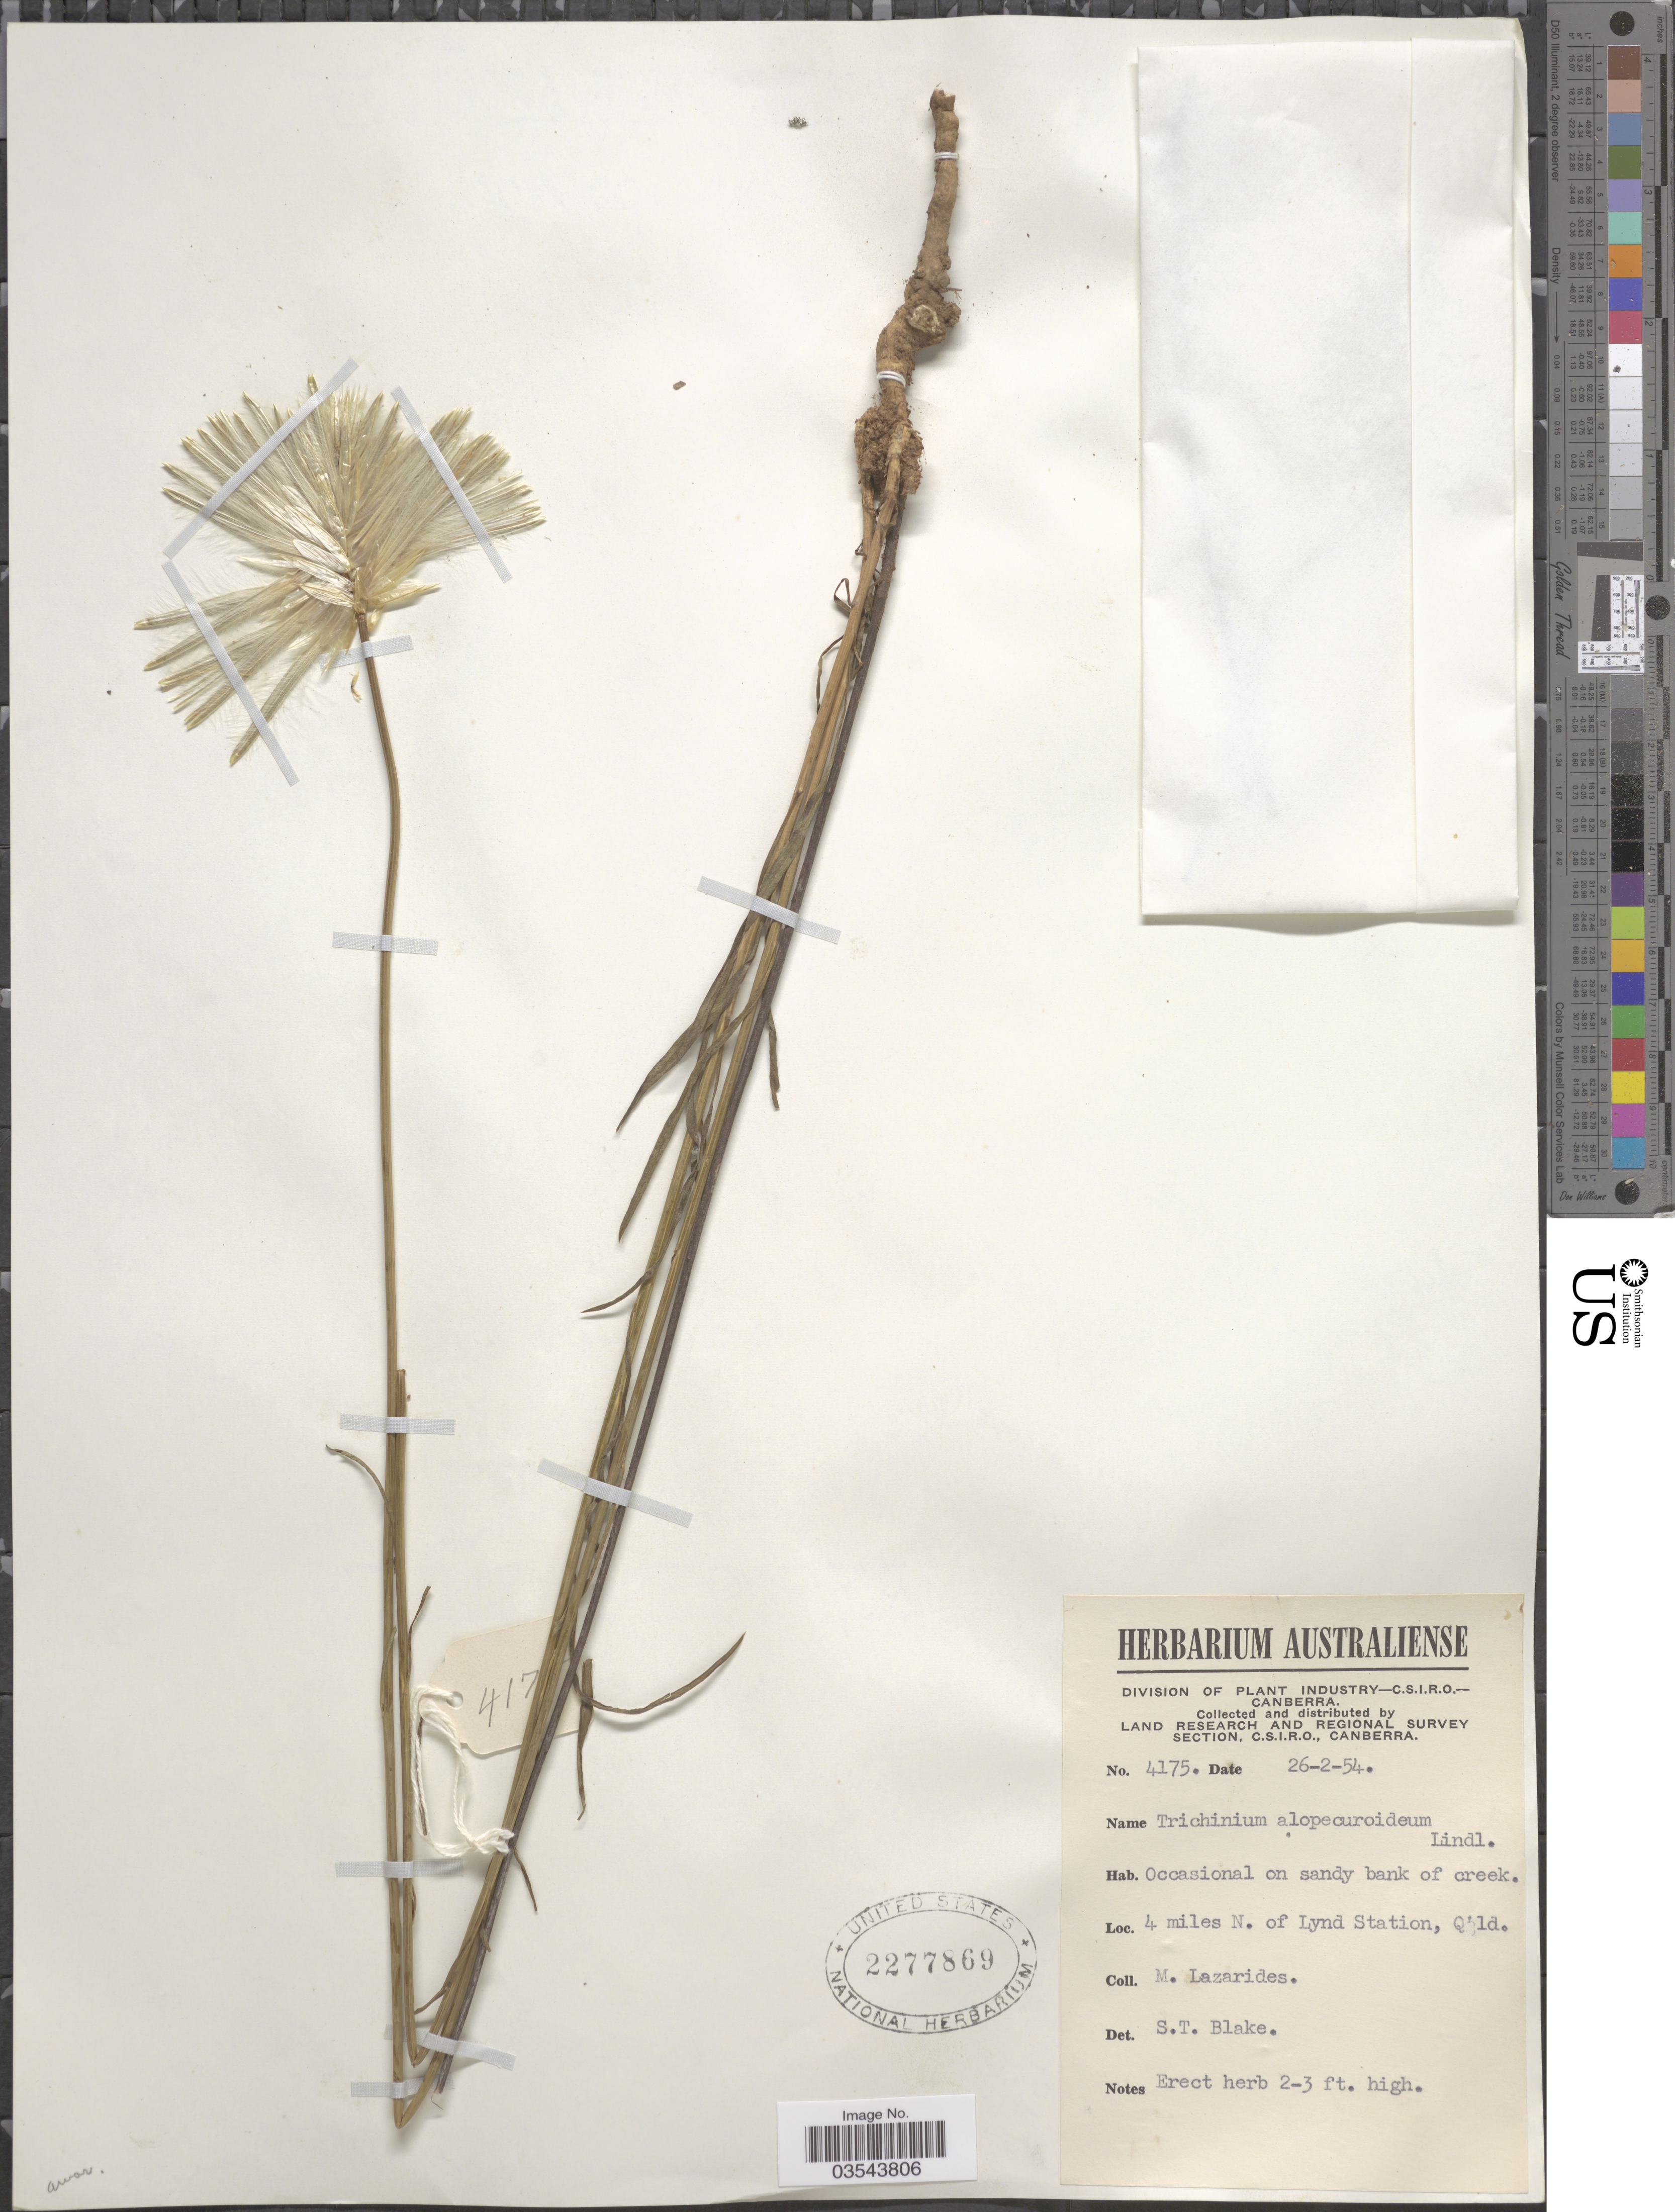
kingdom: Plantae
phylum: Tracheophyta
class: Magnoliopsida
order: Caryophyllales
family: Amaranthaceae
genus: Ptilotus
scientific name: Ptilotus polystachyus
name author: (Gaudich.) F. Muell.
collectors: M. Lazarides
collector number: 4175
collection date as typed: Transcribed d/m/y: 26/2/54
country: Australia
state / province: Queensland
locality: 4 miles N. of Lynd Station.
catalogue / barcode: US 2277869